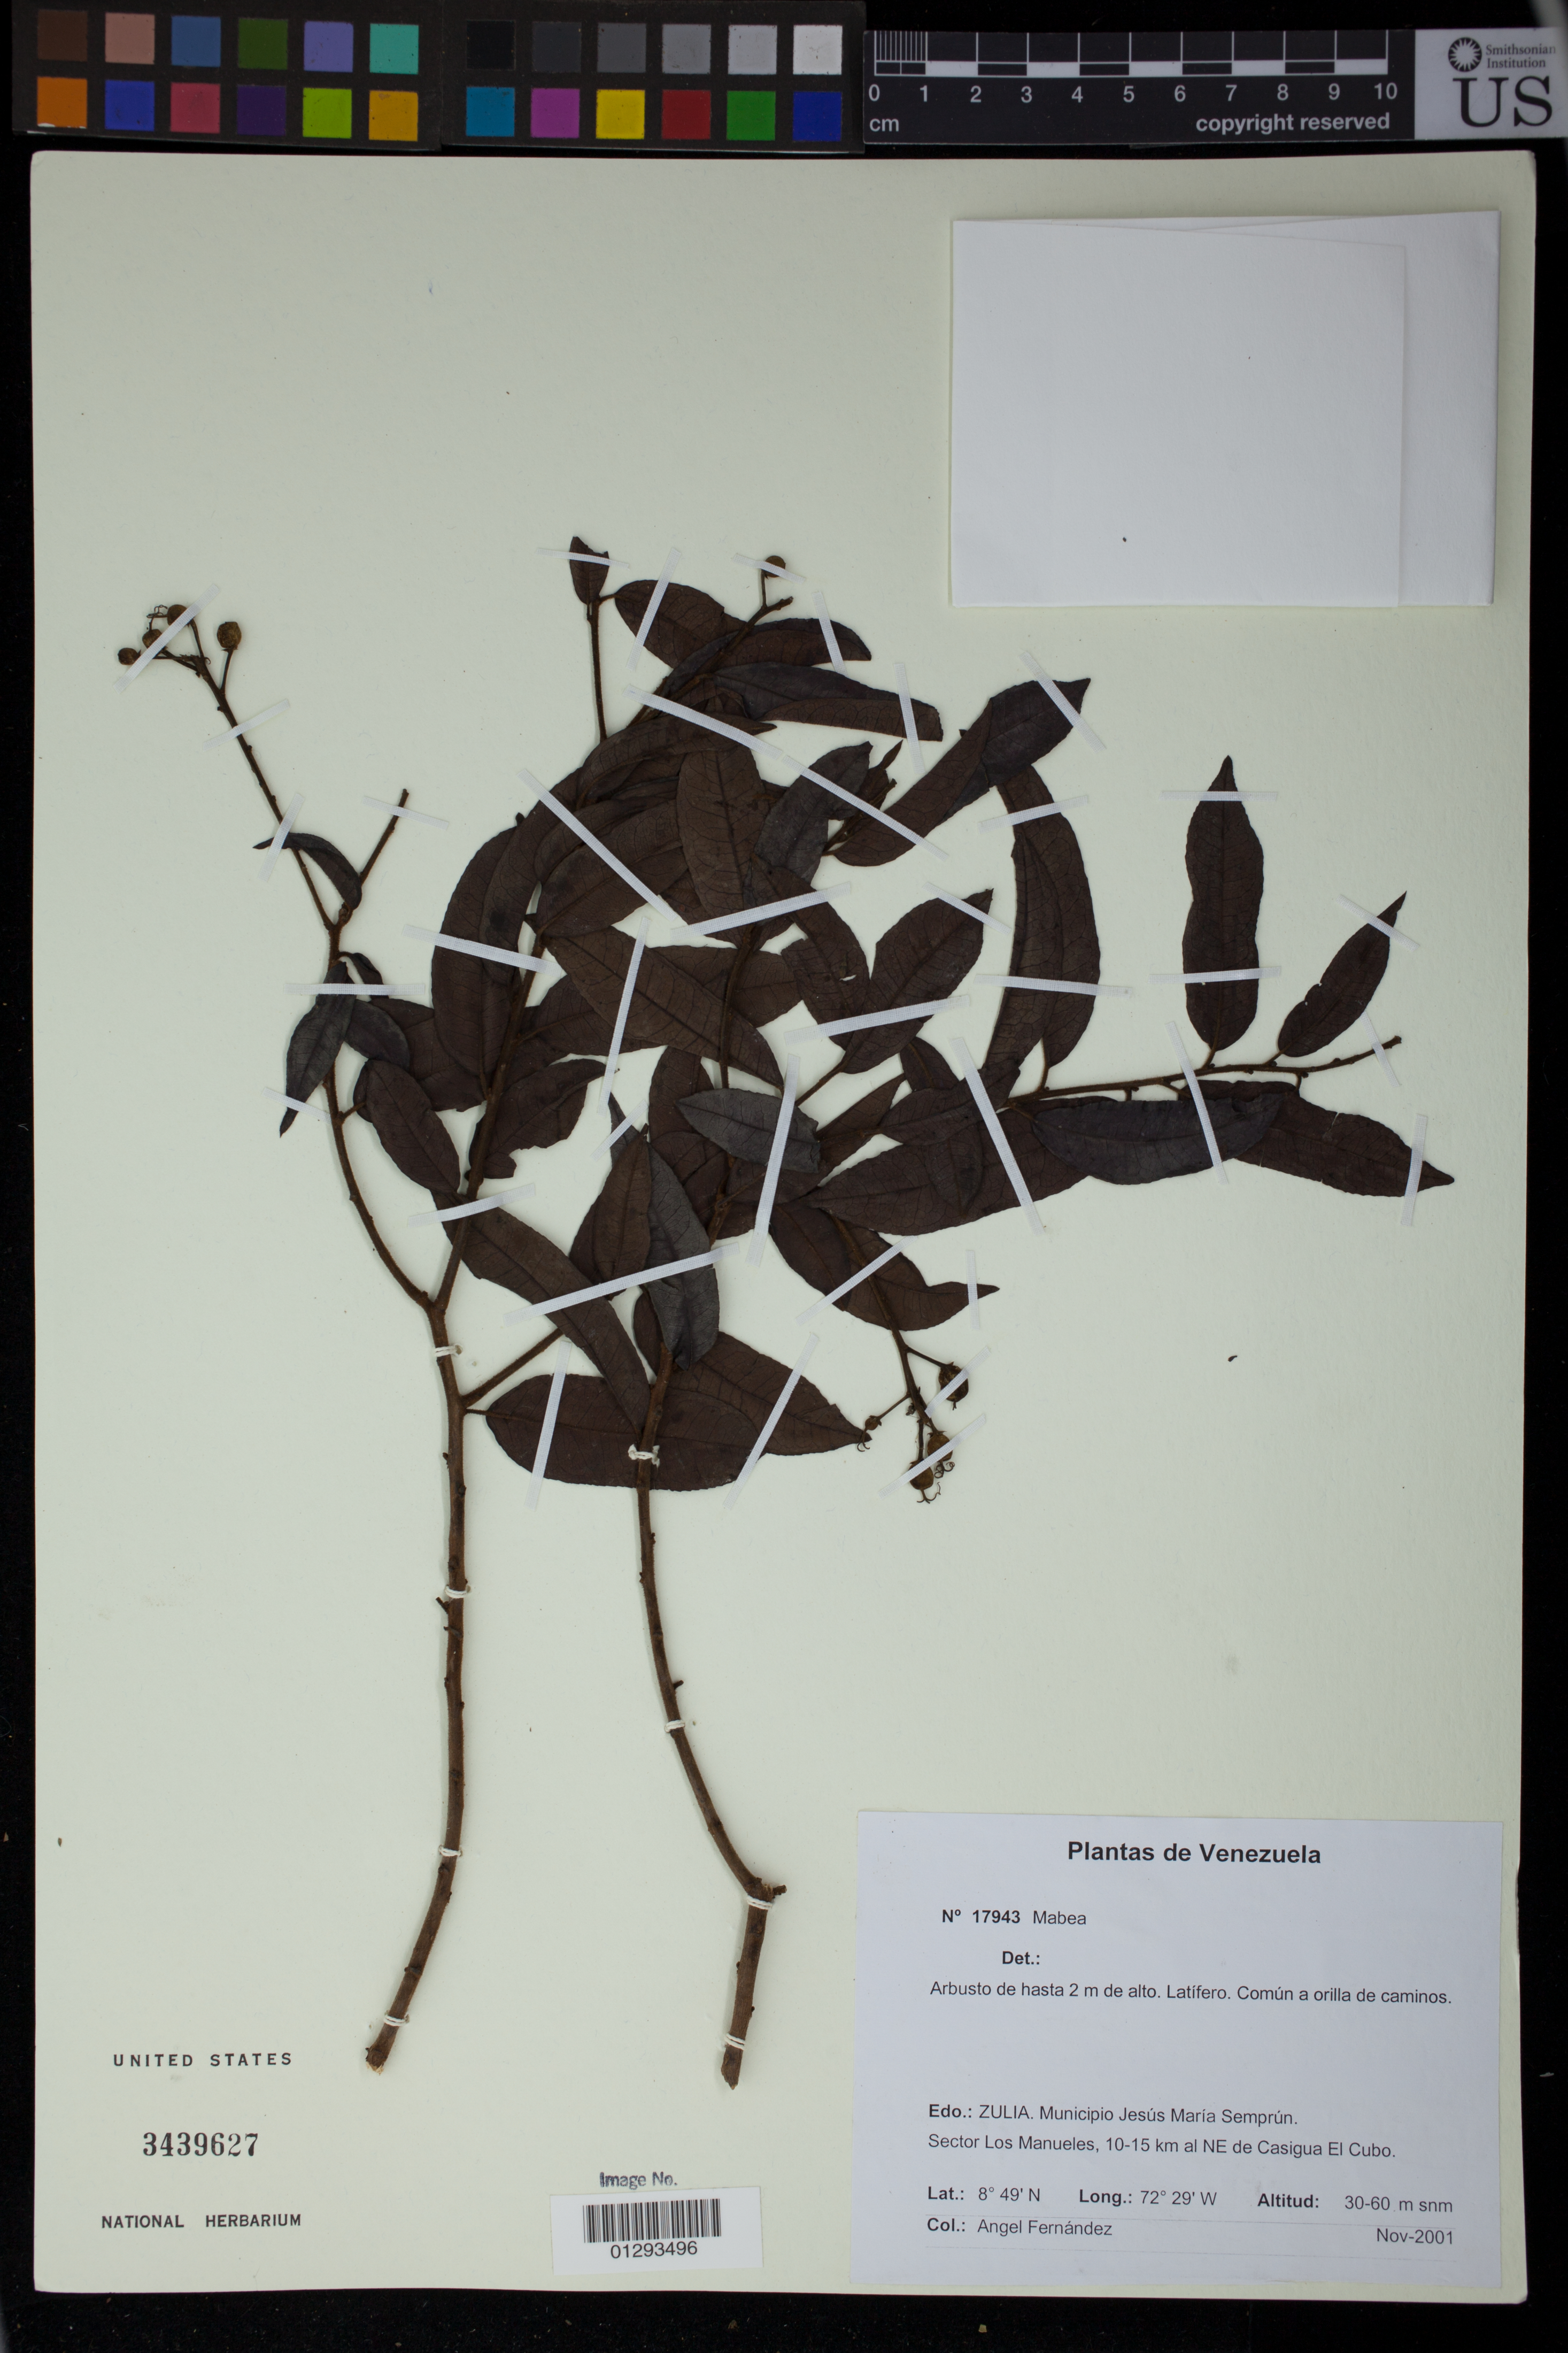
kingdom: Plantae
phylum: Tracheophyta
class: Magnoliopsida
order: Malpighiales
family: Euphorbiaceae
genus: Mabea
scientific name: Mabea sp.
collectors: Á. Fernández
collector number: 17943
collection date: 2001-11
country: Venezuela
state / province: Zulia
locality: Municipio Jesus Maria Semprun. Sector Los Manueles, 10-15 km al NE de Casigua El Cubo.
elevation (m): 30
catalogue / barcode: US 3439627